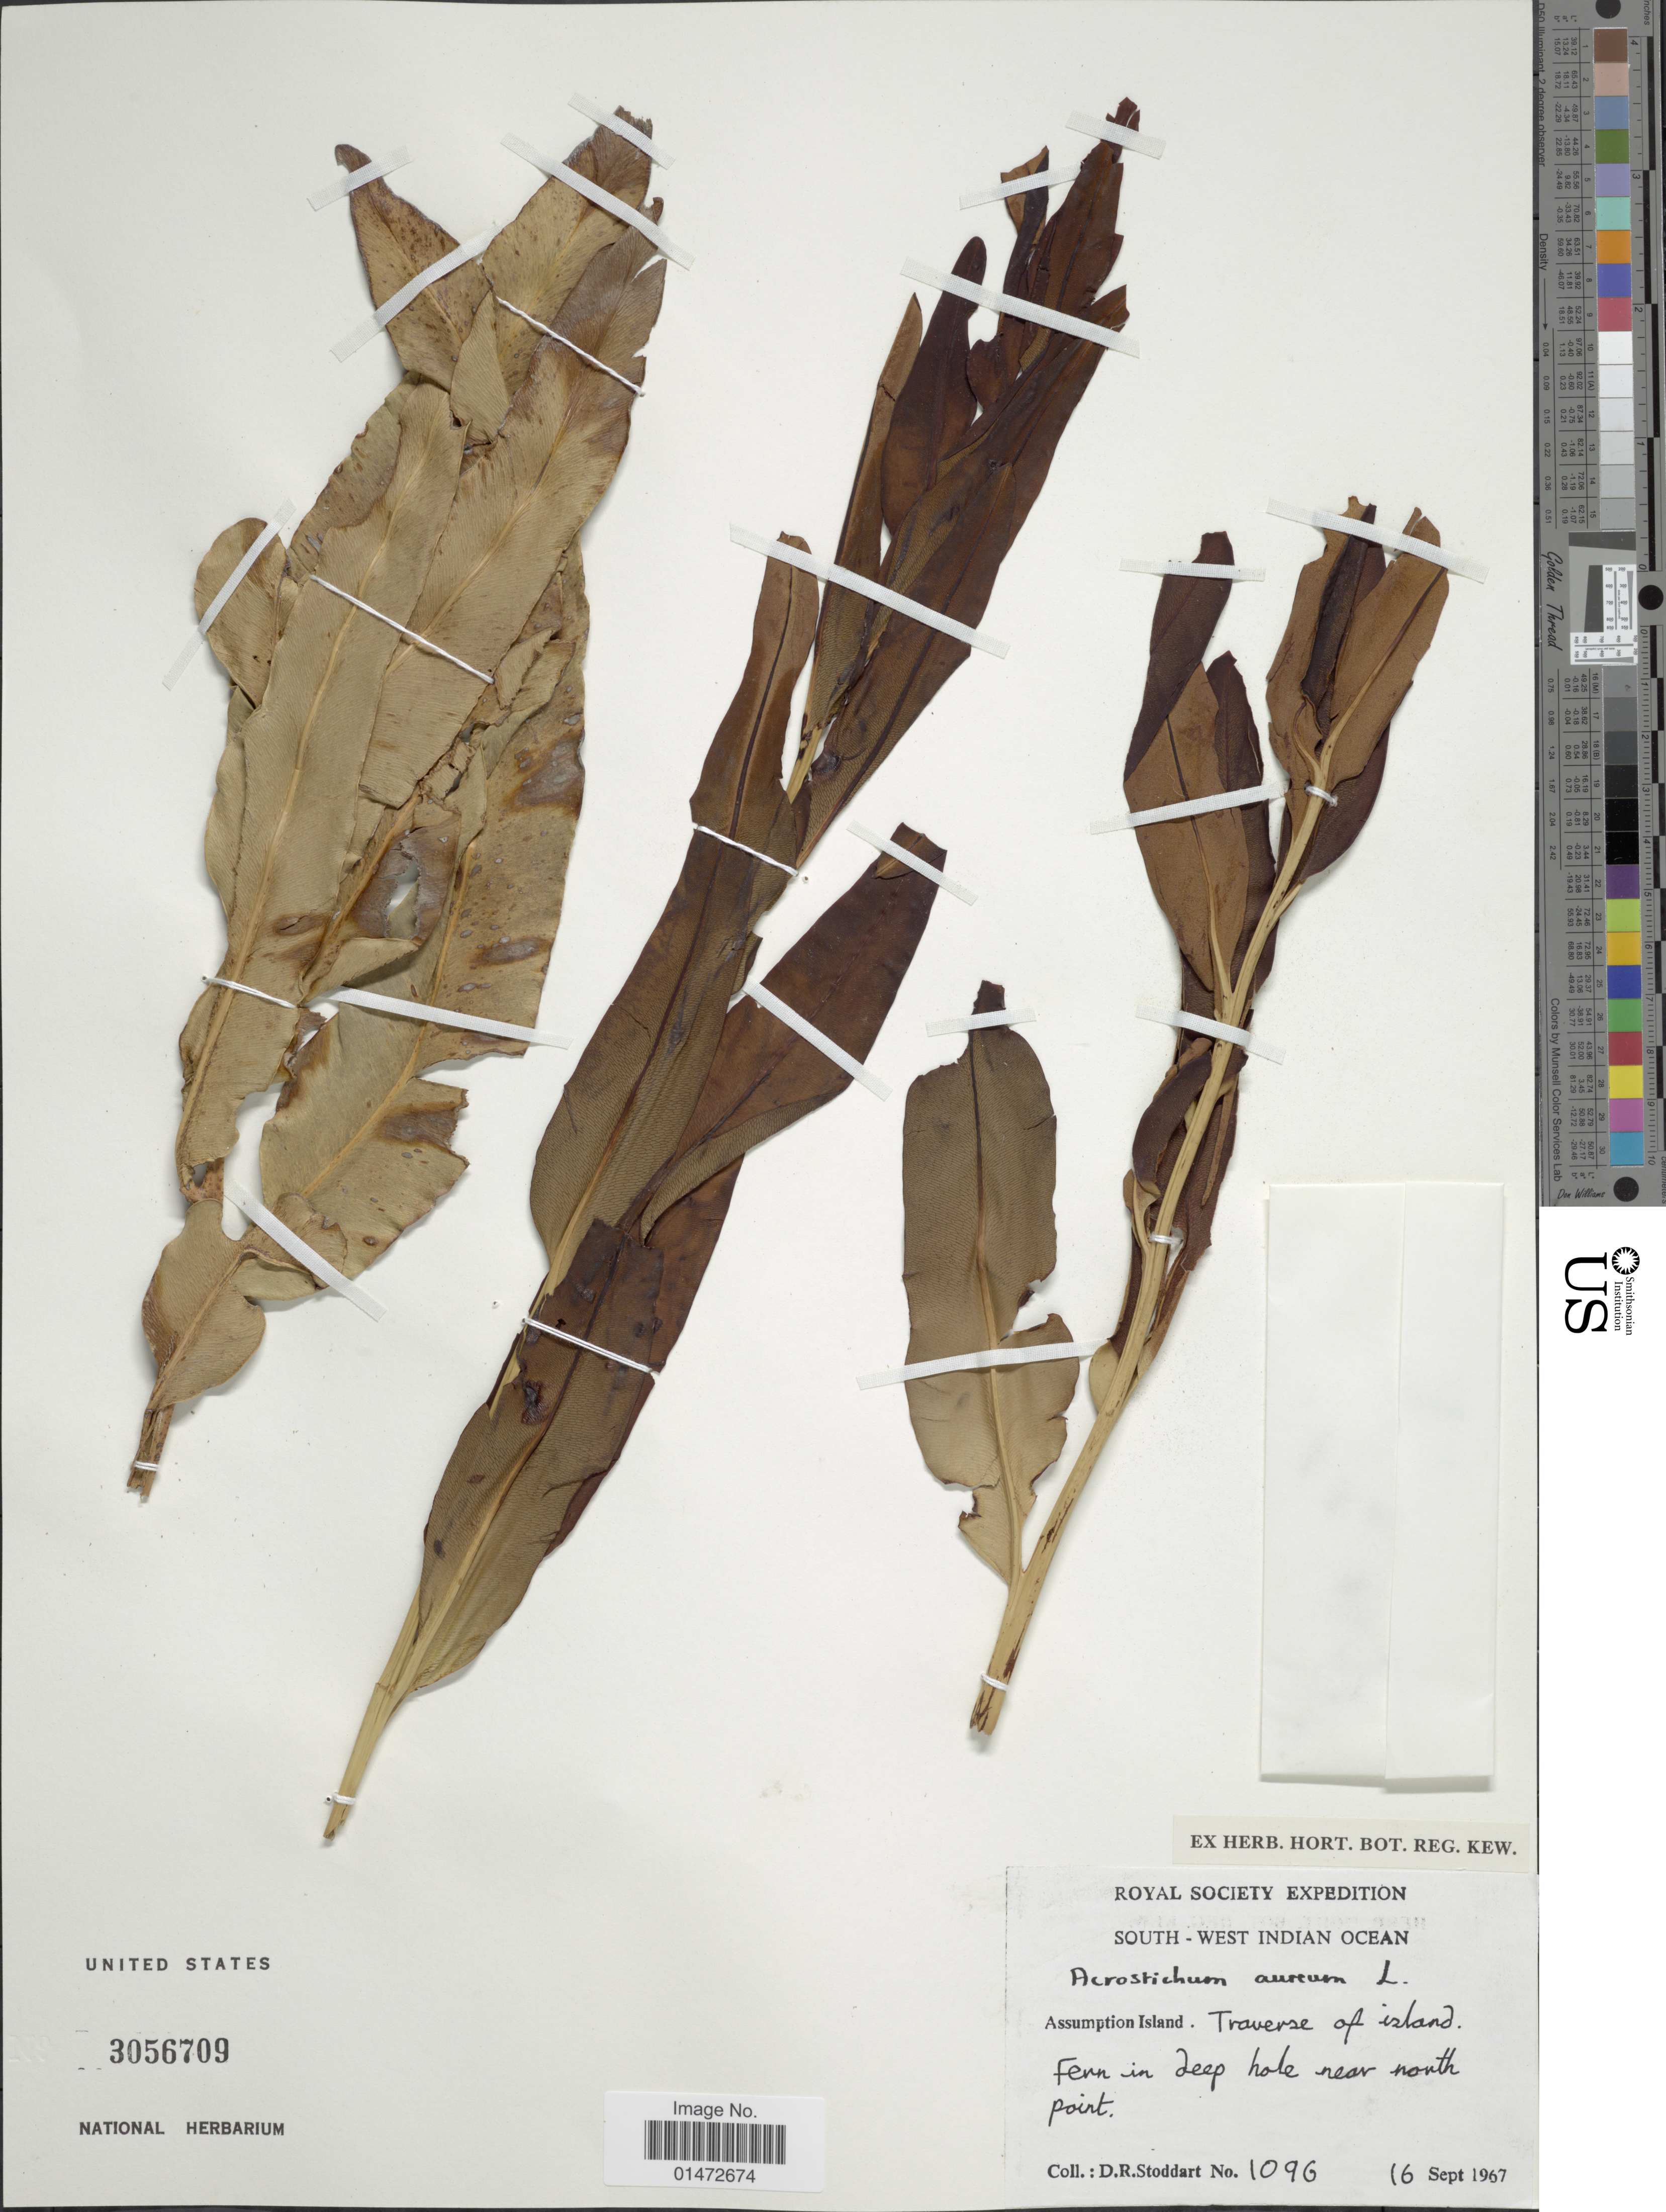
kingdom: Plantae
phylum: Tracheophyta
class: Polypodiopsida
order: Polypodiales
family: Pteridaceae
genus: Acrostichum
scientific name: Acrostichum aureum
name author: L.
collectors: D. R. Stoddart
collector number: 1096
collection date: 1967-09-16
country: Seychelles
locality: South-West Indian Ocean. Assumption Island. Traverse of island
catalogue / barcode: US 3056709